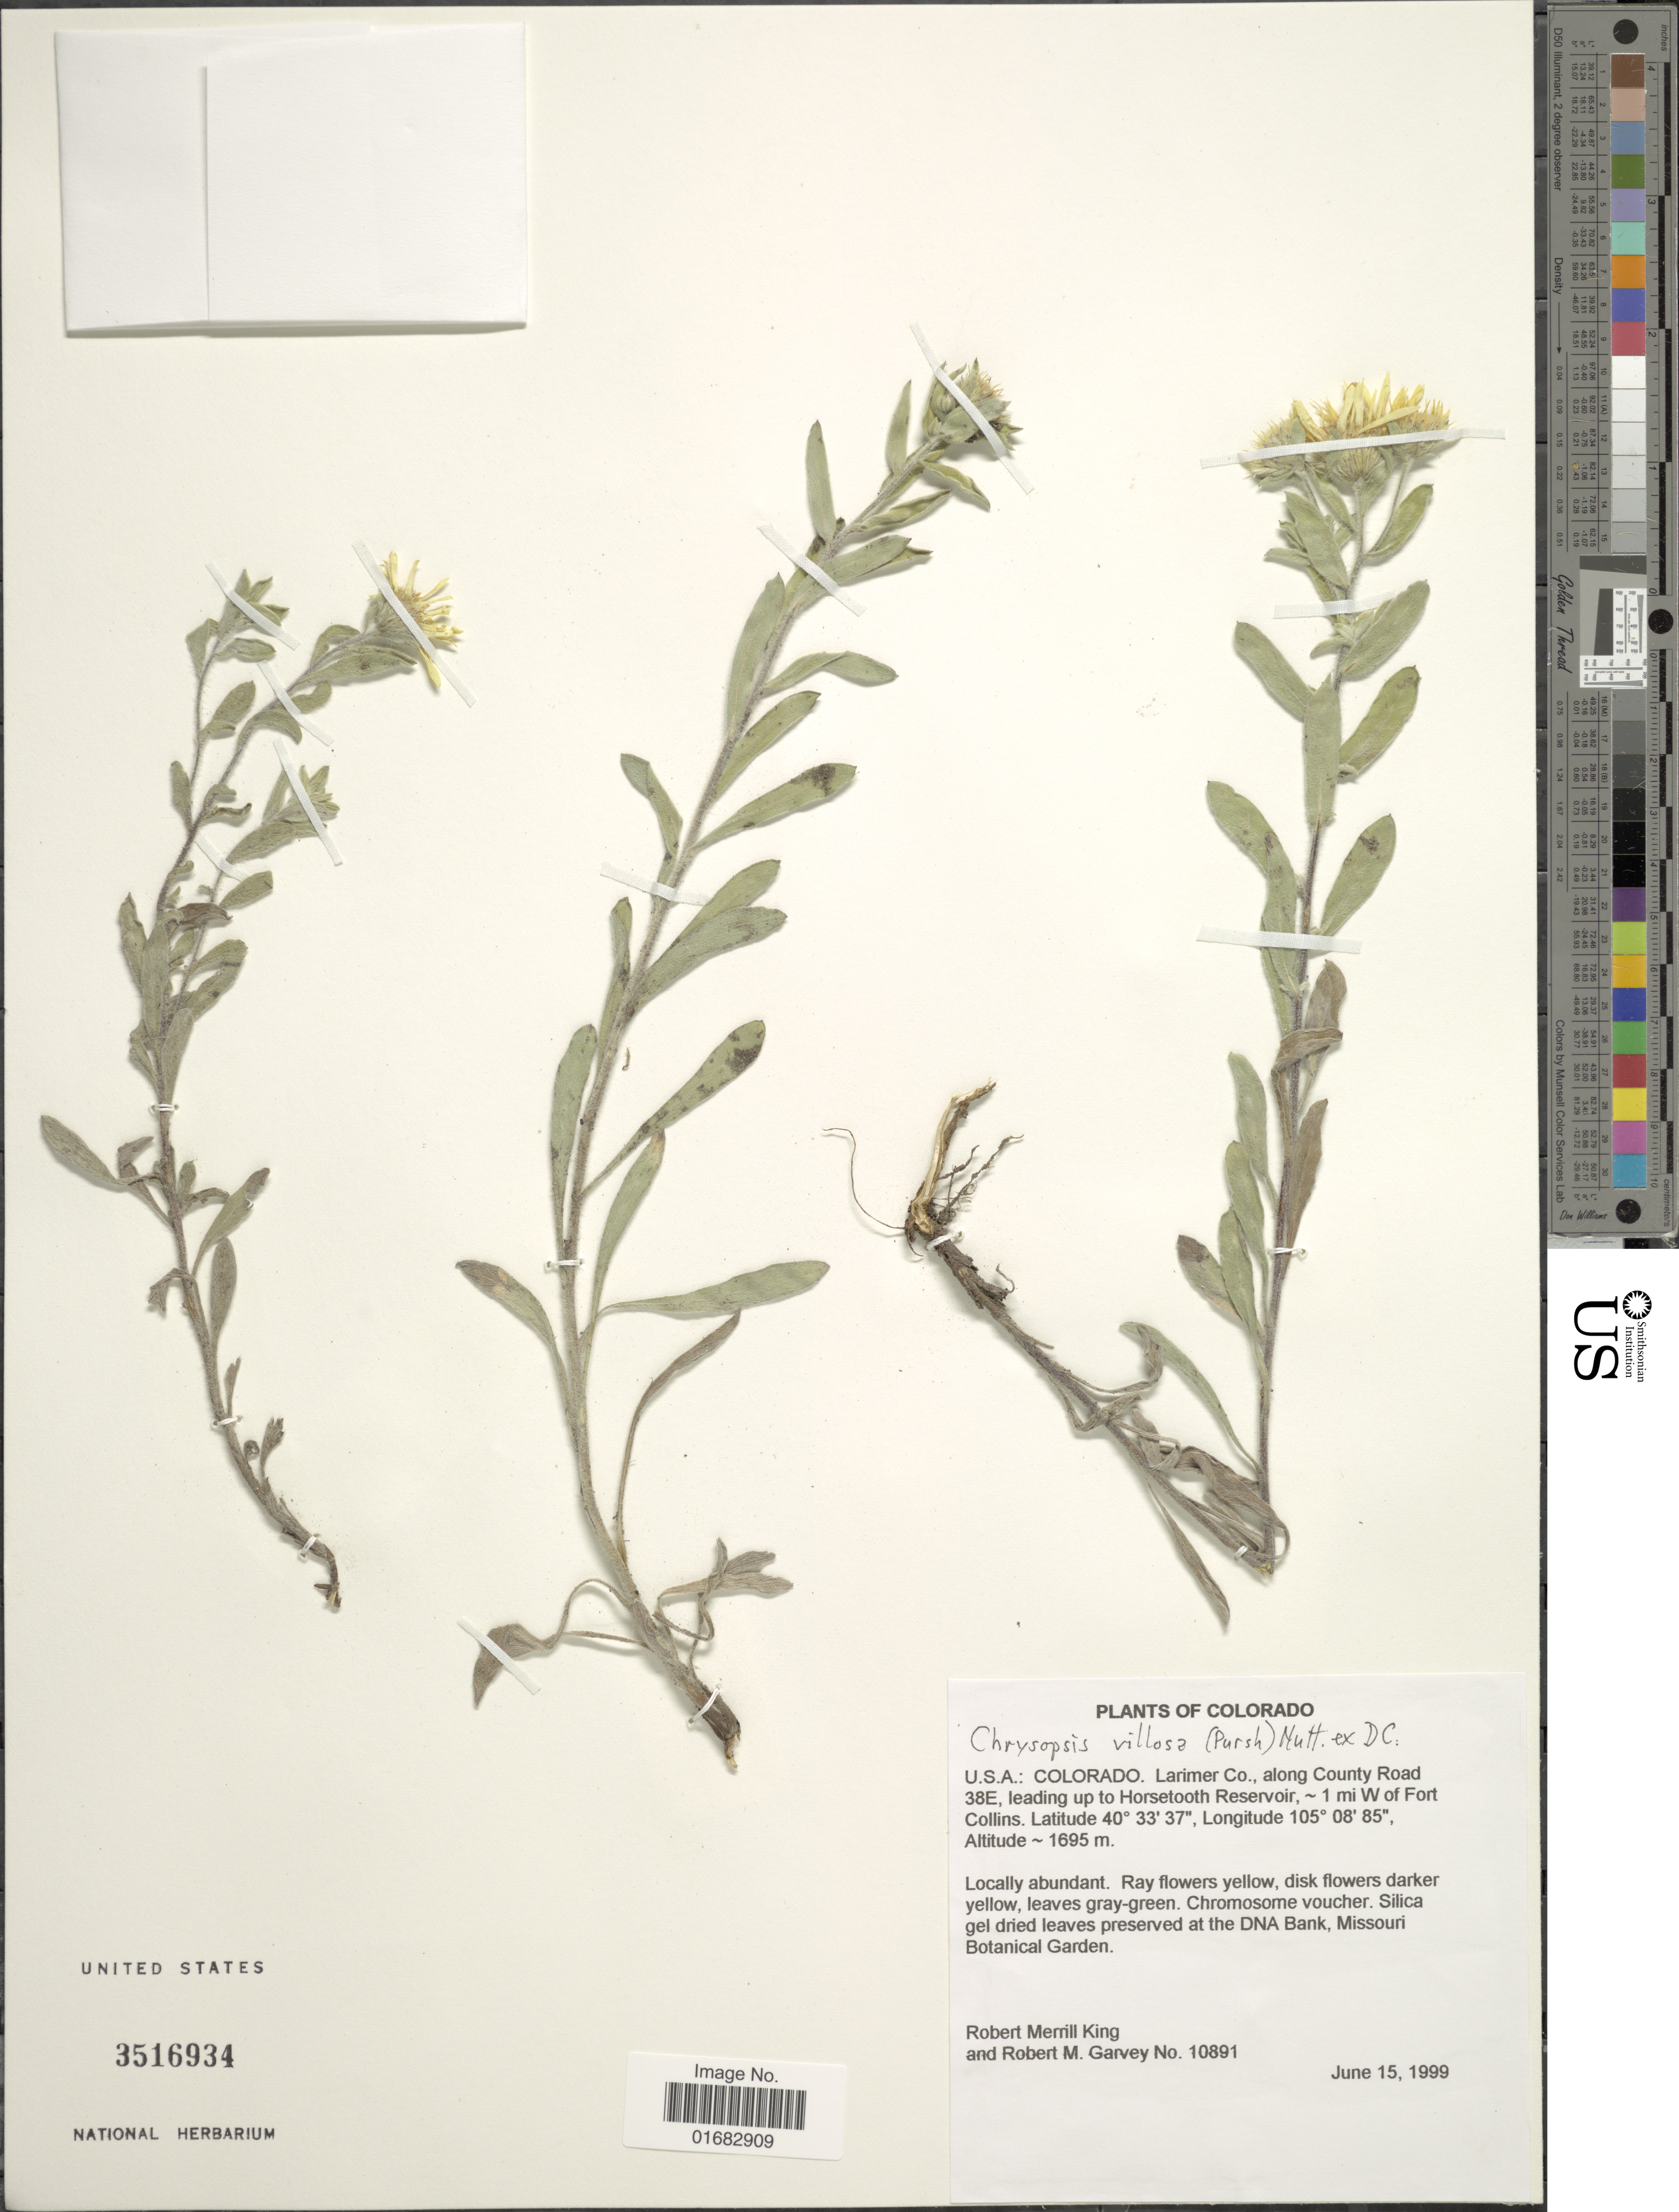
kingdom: Plantae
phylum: Tracheophyta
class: Magnoliopsida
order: Asterales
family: Asteraceae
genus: Heterotheca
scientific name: Heterotheca villosa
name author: (Pursh) Shinners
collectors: R. M. King & R. Garvey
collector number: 10891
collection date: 1999-06-15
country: United States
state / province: Colorado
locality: Larimer Co., along County Road 38E, leading up to Horsetooth Reservoir, 1 mi W of Fort Collins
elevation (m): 1695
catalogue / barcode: US 3516934